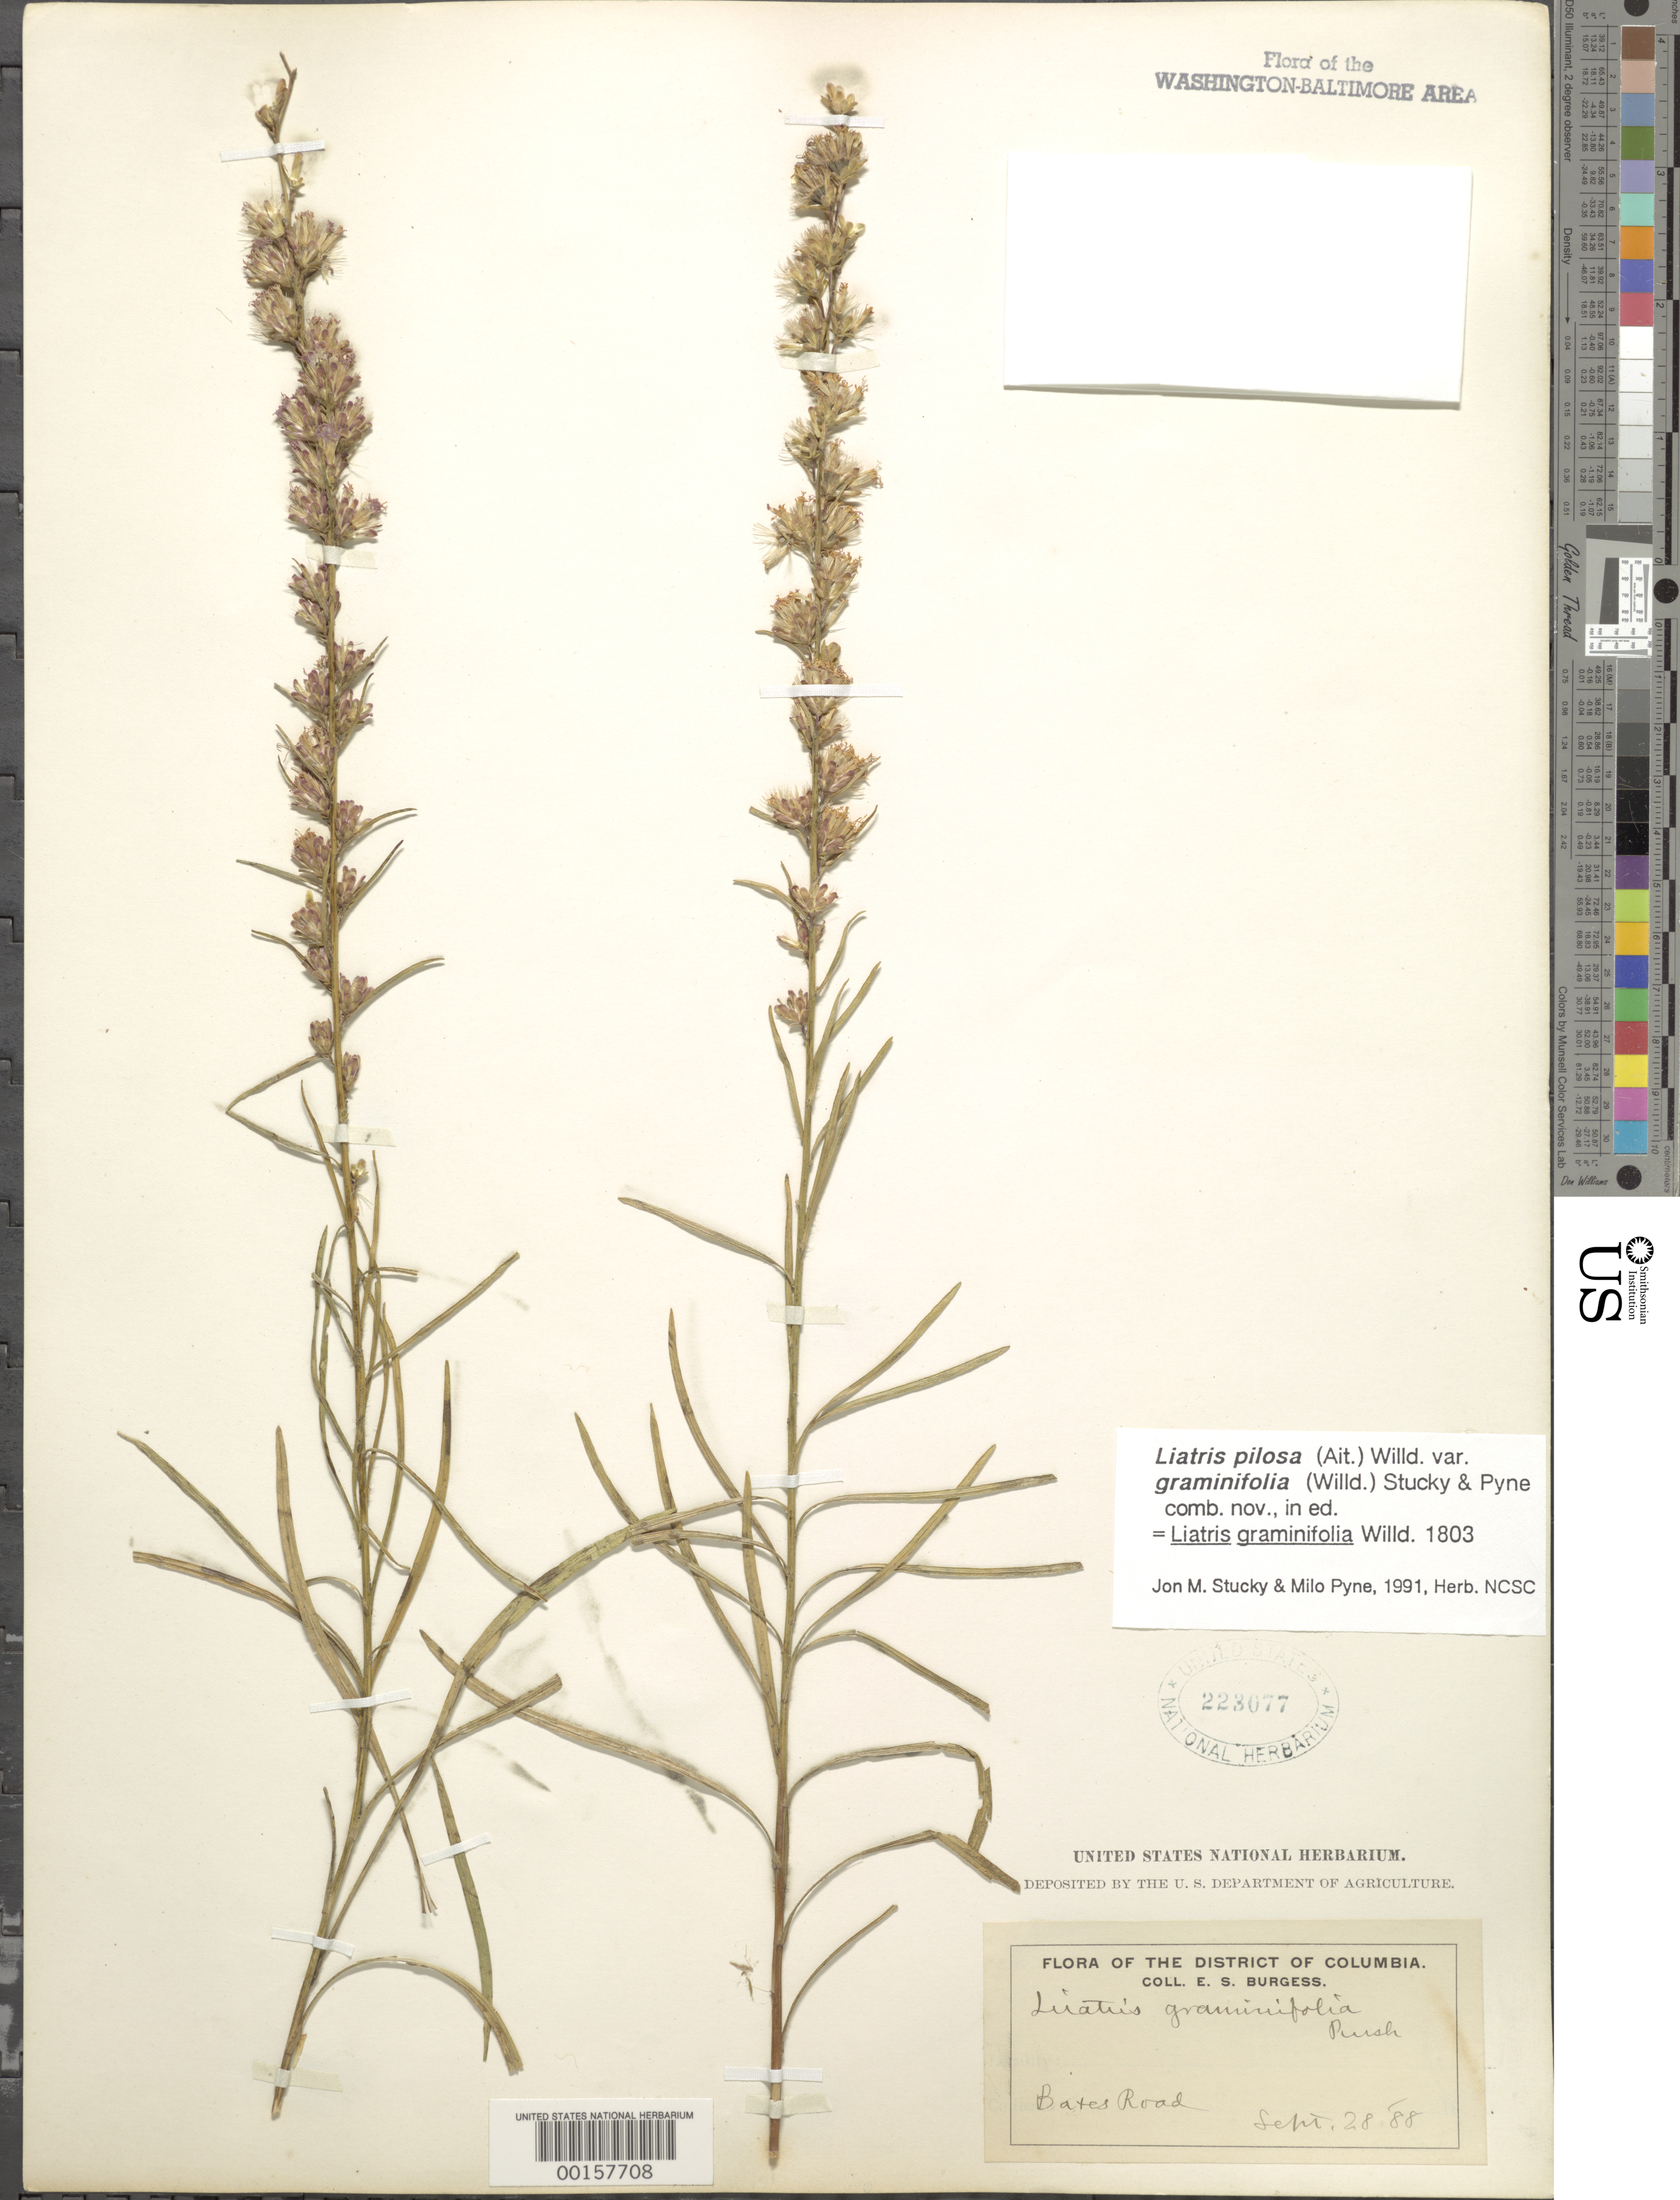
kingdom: Plantae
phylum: Tracheophyta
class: Magnoliopsida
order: Asterales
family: Asteraceae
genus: Liatris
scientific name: Liatris pilosa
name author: (Aiton) Willd.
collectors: E. Burgess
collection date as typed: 28 Sep 1888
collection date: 1888-09-28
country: United States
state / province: District of Columbia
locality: Bates Road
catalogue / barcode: US 223077